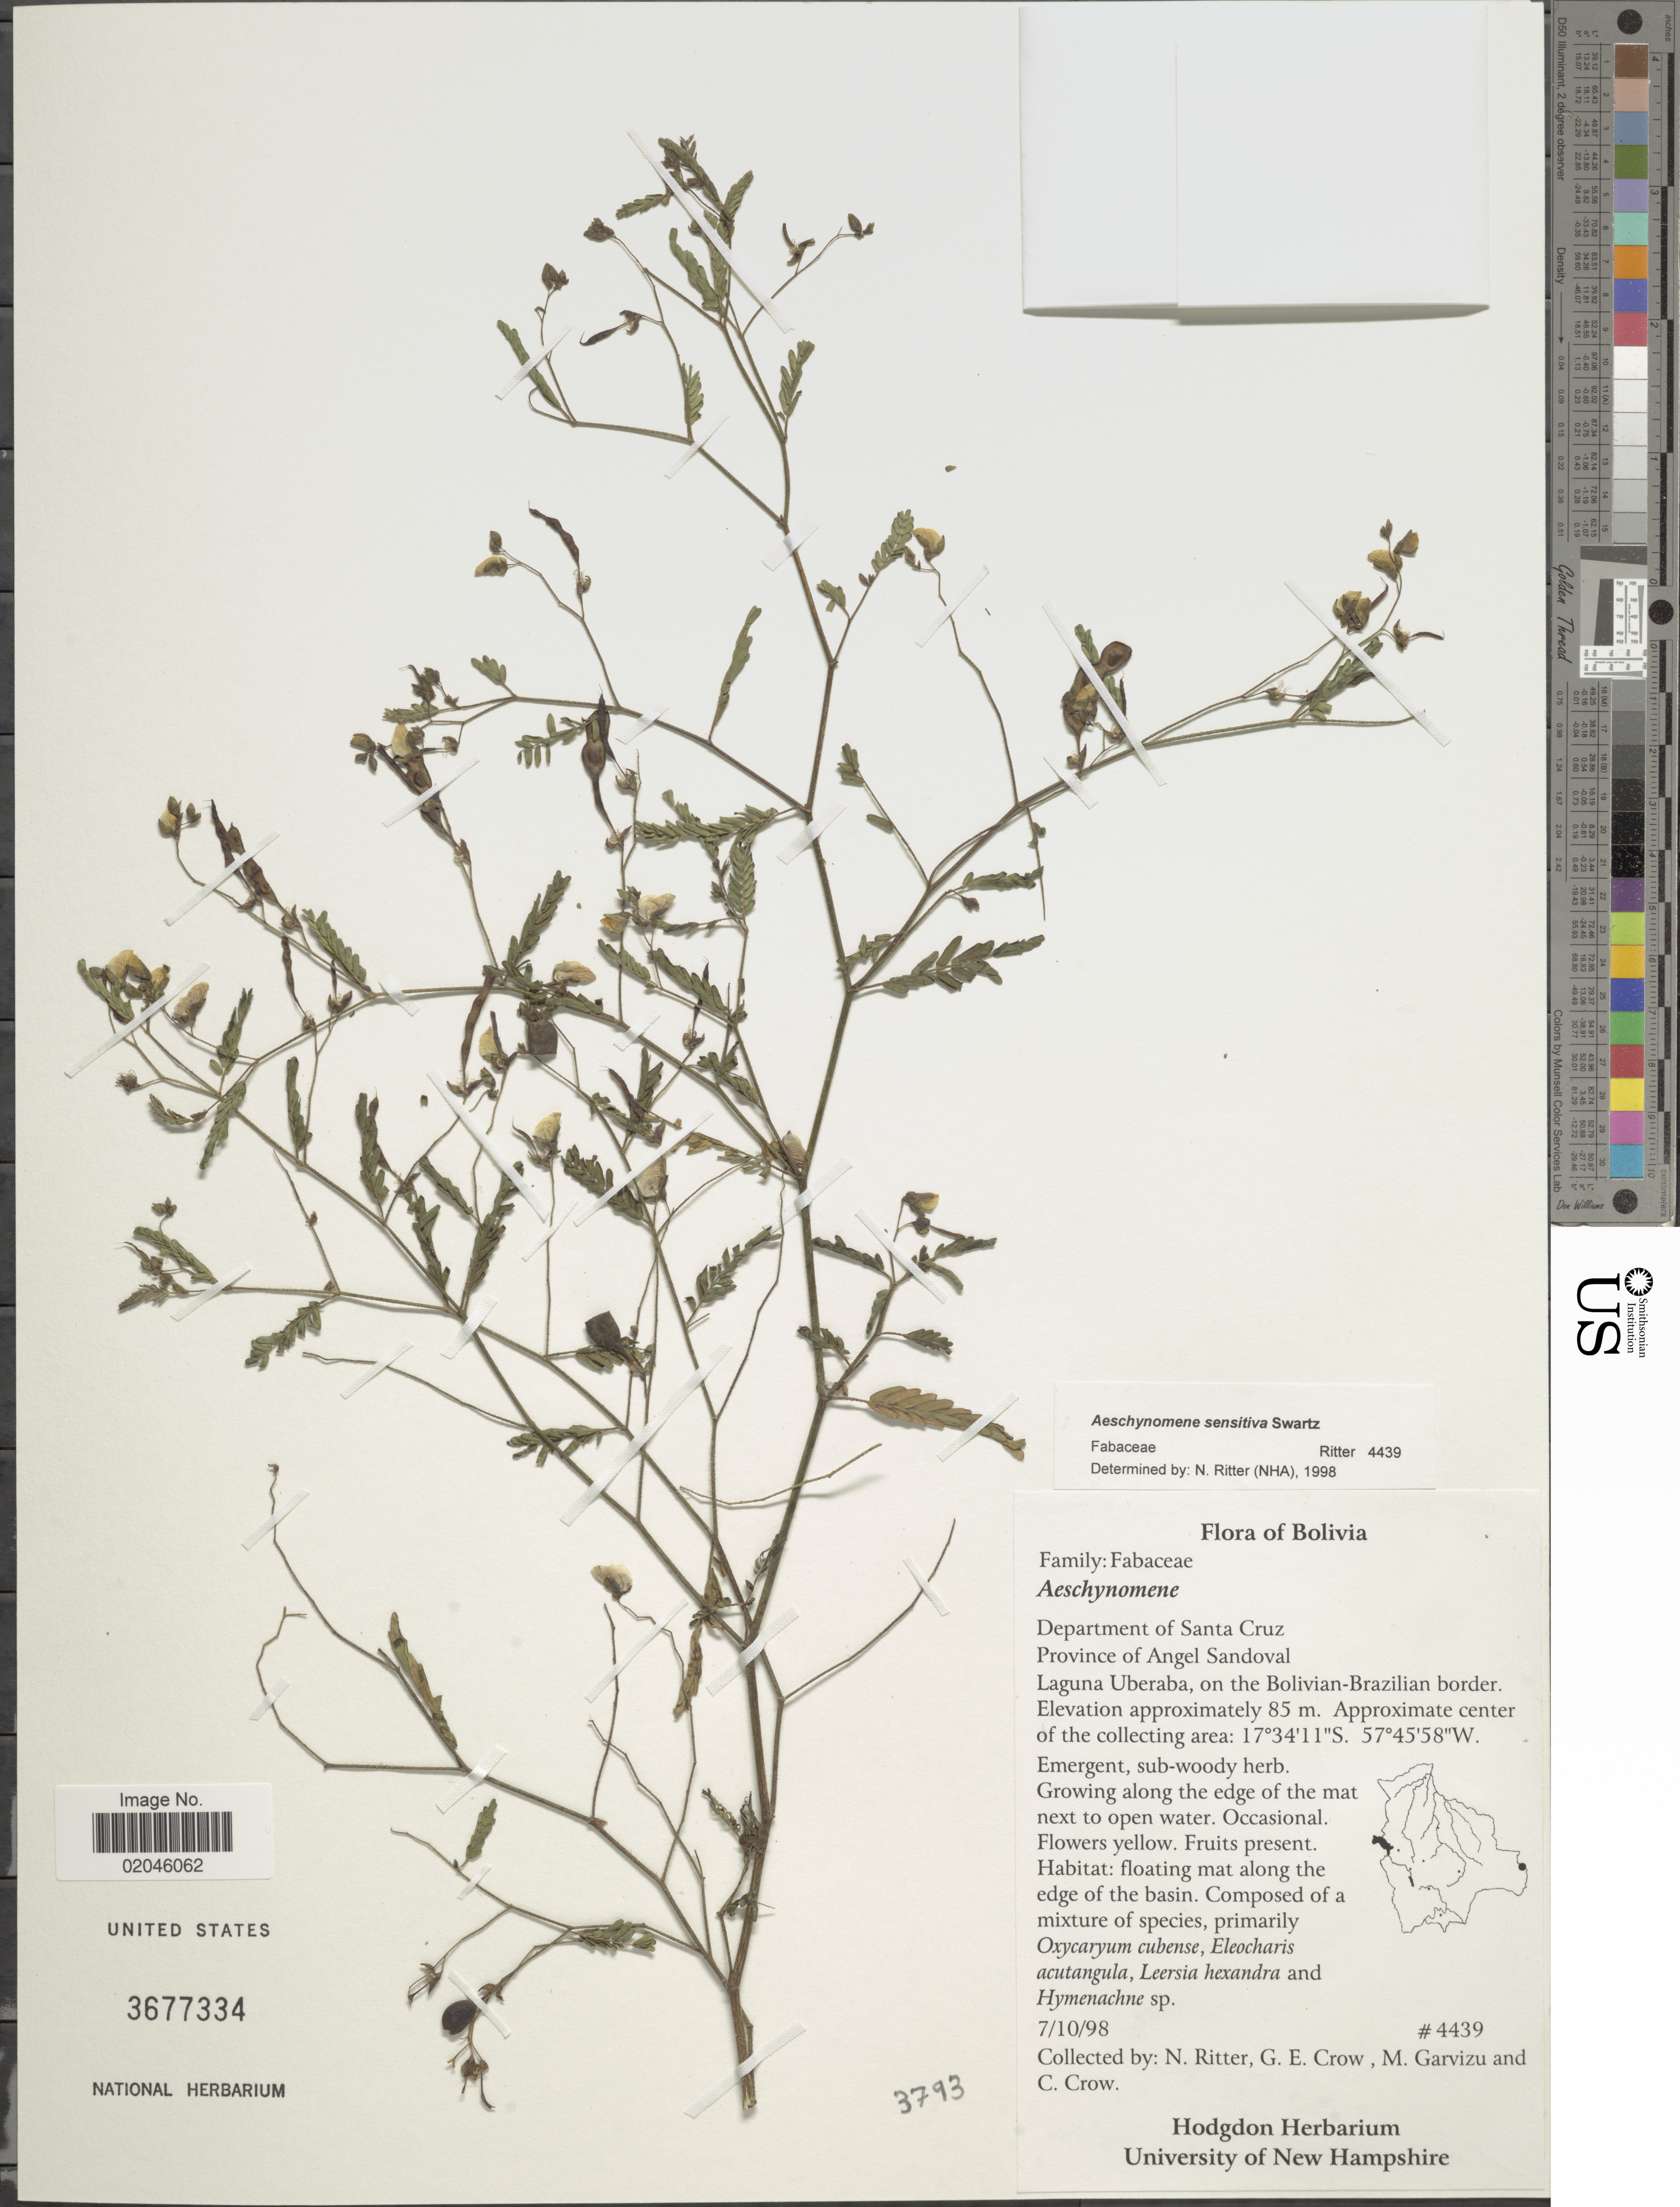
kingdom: Plantae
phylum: Tracheophyta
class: Magnoliopsida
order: Fabales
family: Fabaceae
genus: Aeschynomene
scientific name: Aeschynomene sensitiva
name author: Sw.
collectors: N. Ritter, G. Crow, M. Garvizu & C. Crow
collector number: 4439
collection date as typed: Transcribed d/m/y: 7/10/98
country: Bolivia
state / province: Santa Cruz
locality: Province of Angel Sandoval, Laguna Uberaba, on the Bolivian-Brazilian border.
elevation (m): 85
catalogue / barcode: US 3677334